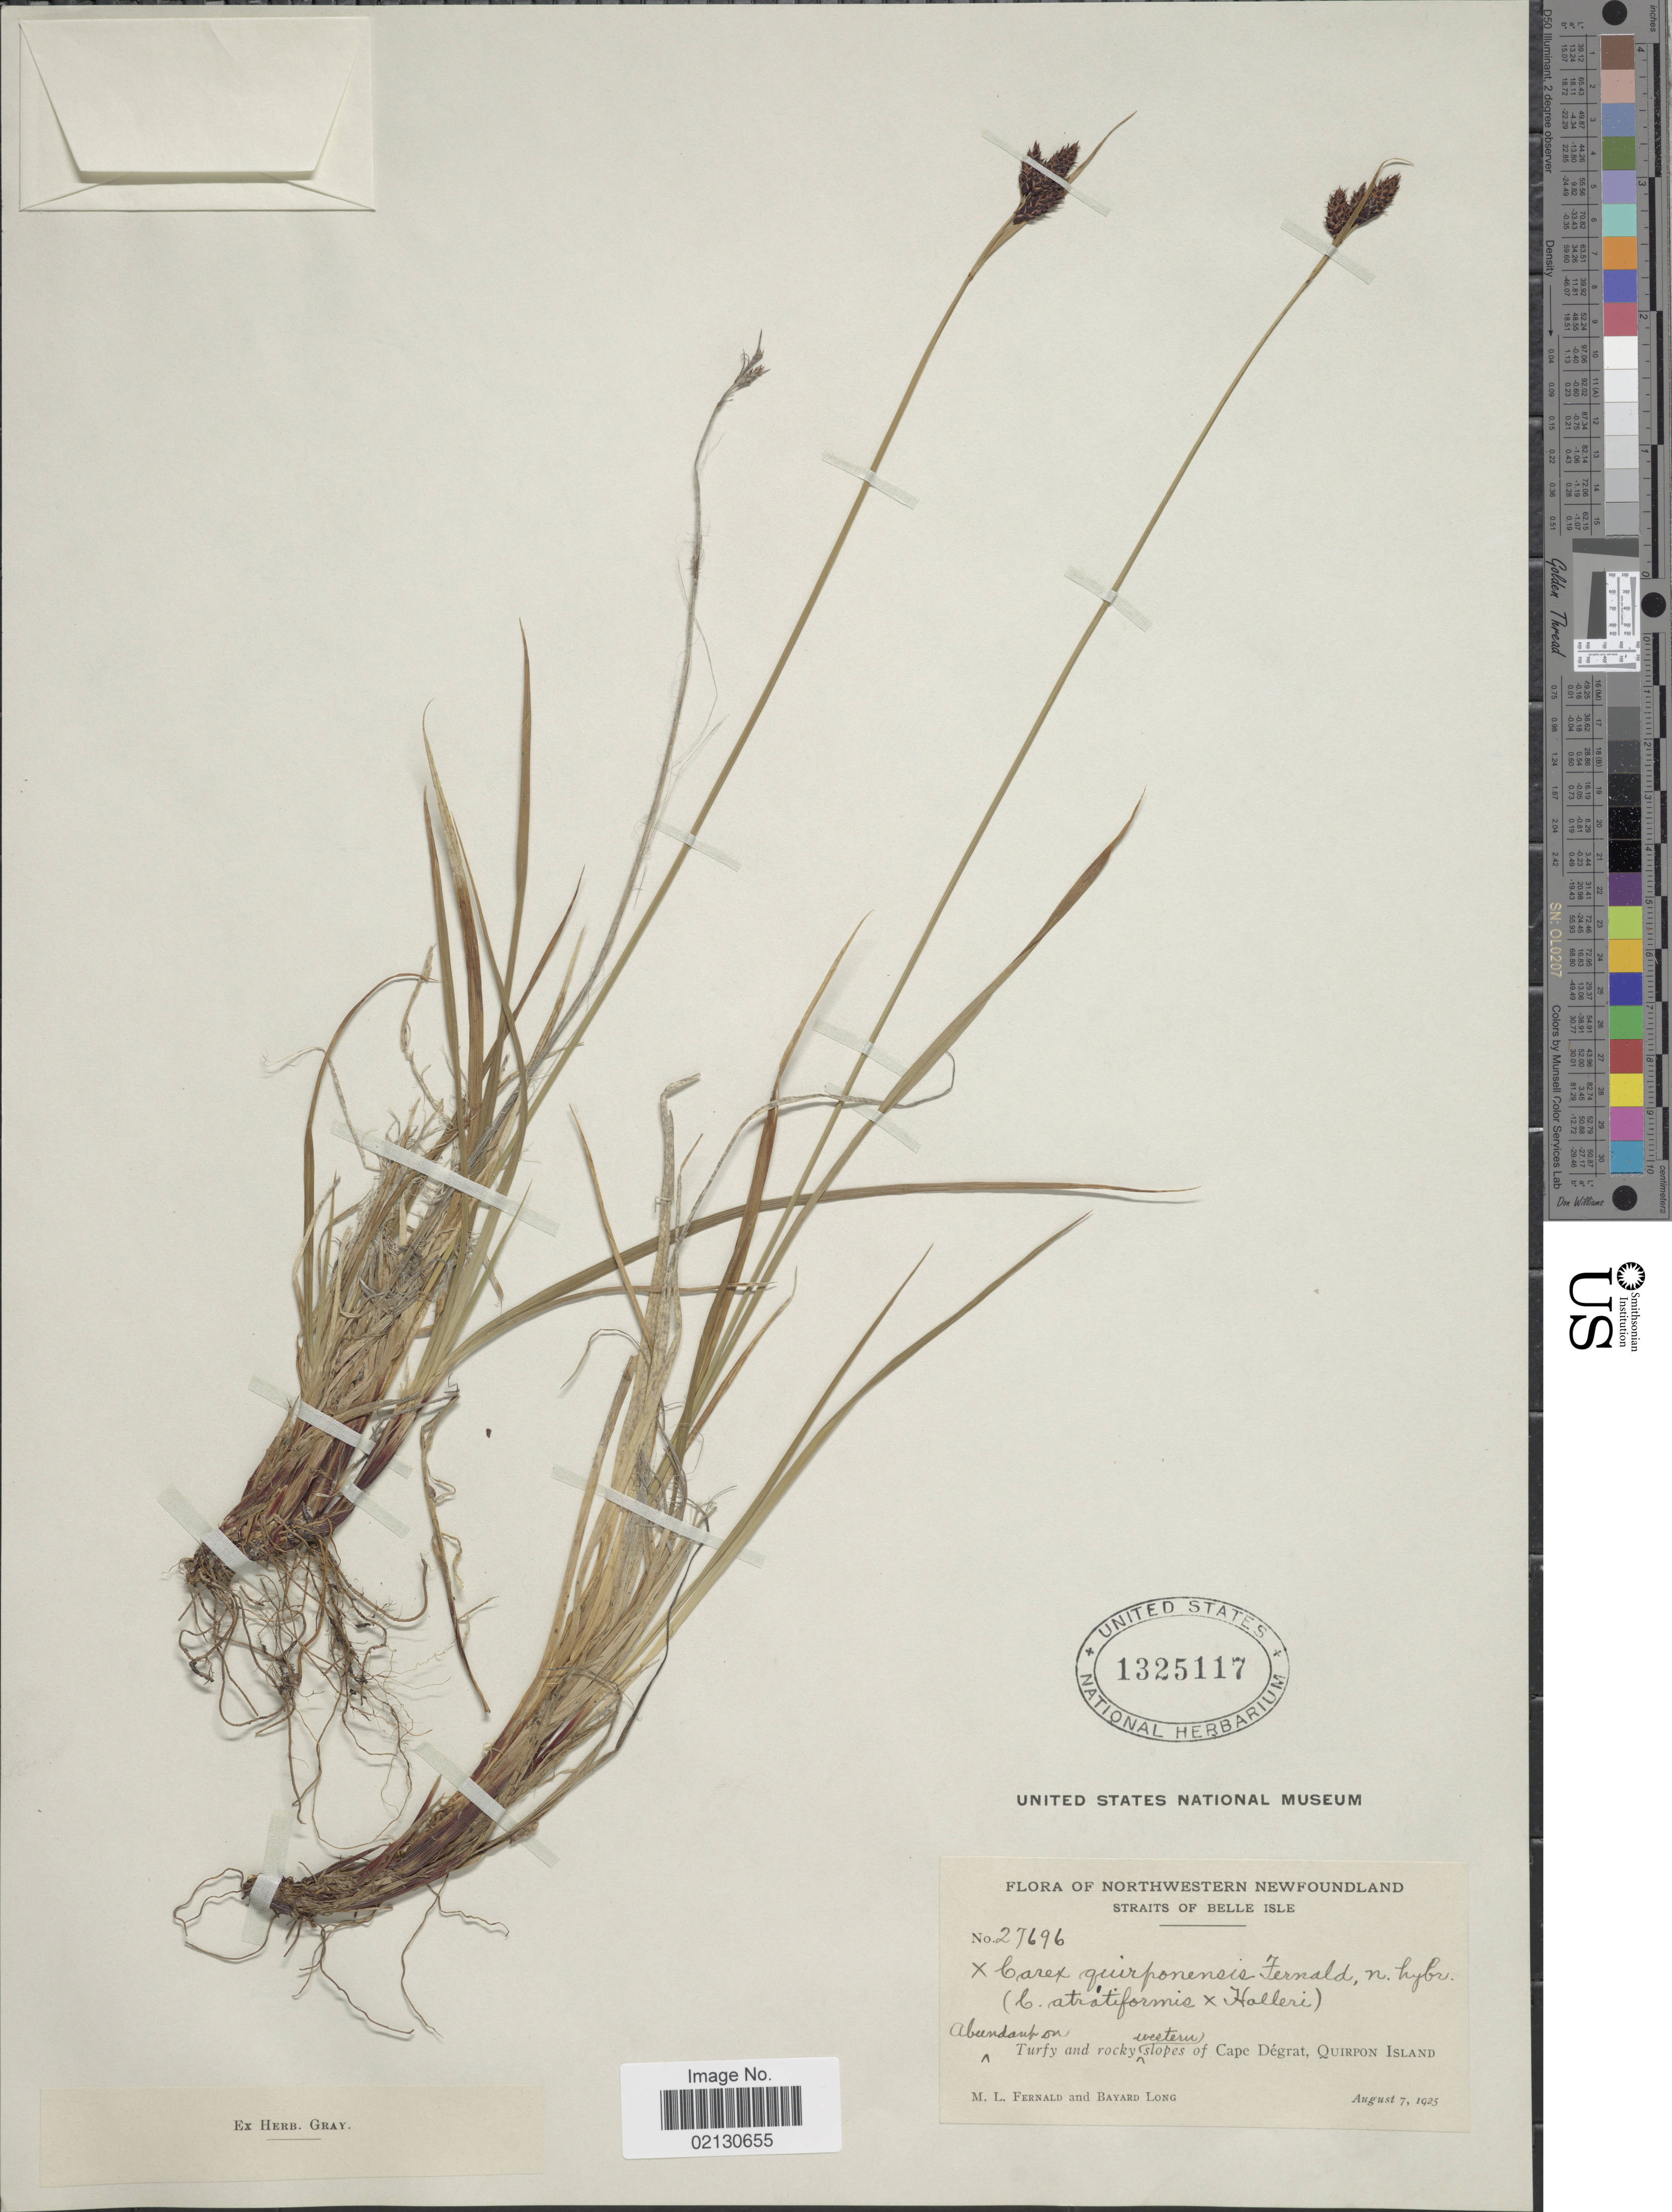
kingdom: Plantae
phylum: Tracheophyta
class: Liliopsida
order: Poales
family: Cyperaceae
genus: Carex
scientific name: Carex x quirponensis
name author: Fernald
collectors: M. L. Fernald & B. Long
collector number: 27696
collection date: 1925-08-07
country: Canada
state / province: Newfoundland and Labrador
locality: Northwestern Newfoundland. Straits of Belle Isle. western slopes of Cape Dégrat, Quirpon Island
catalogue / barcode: US 1325117